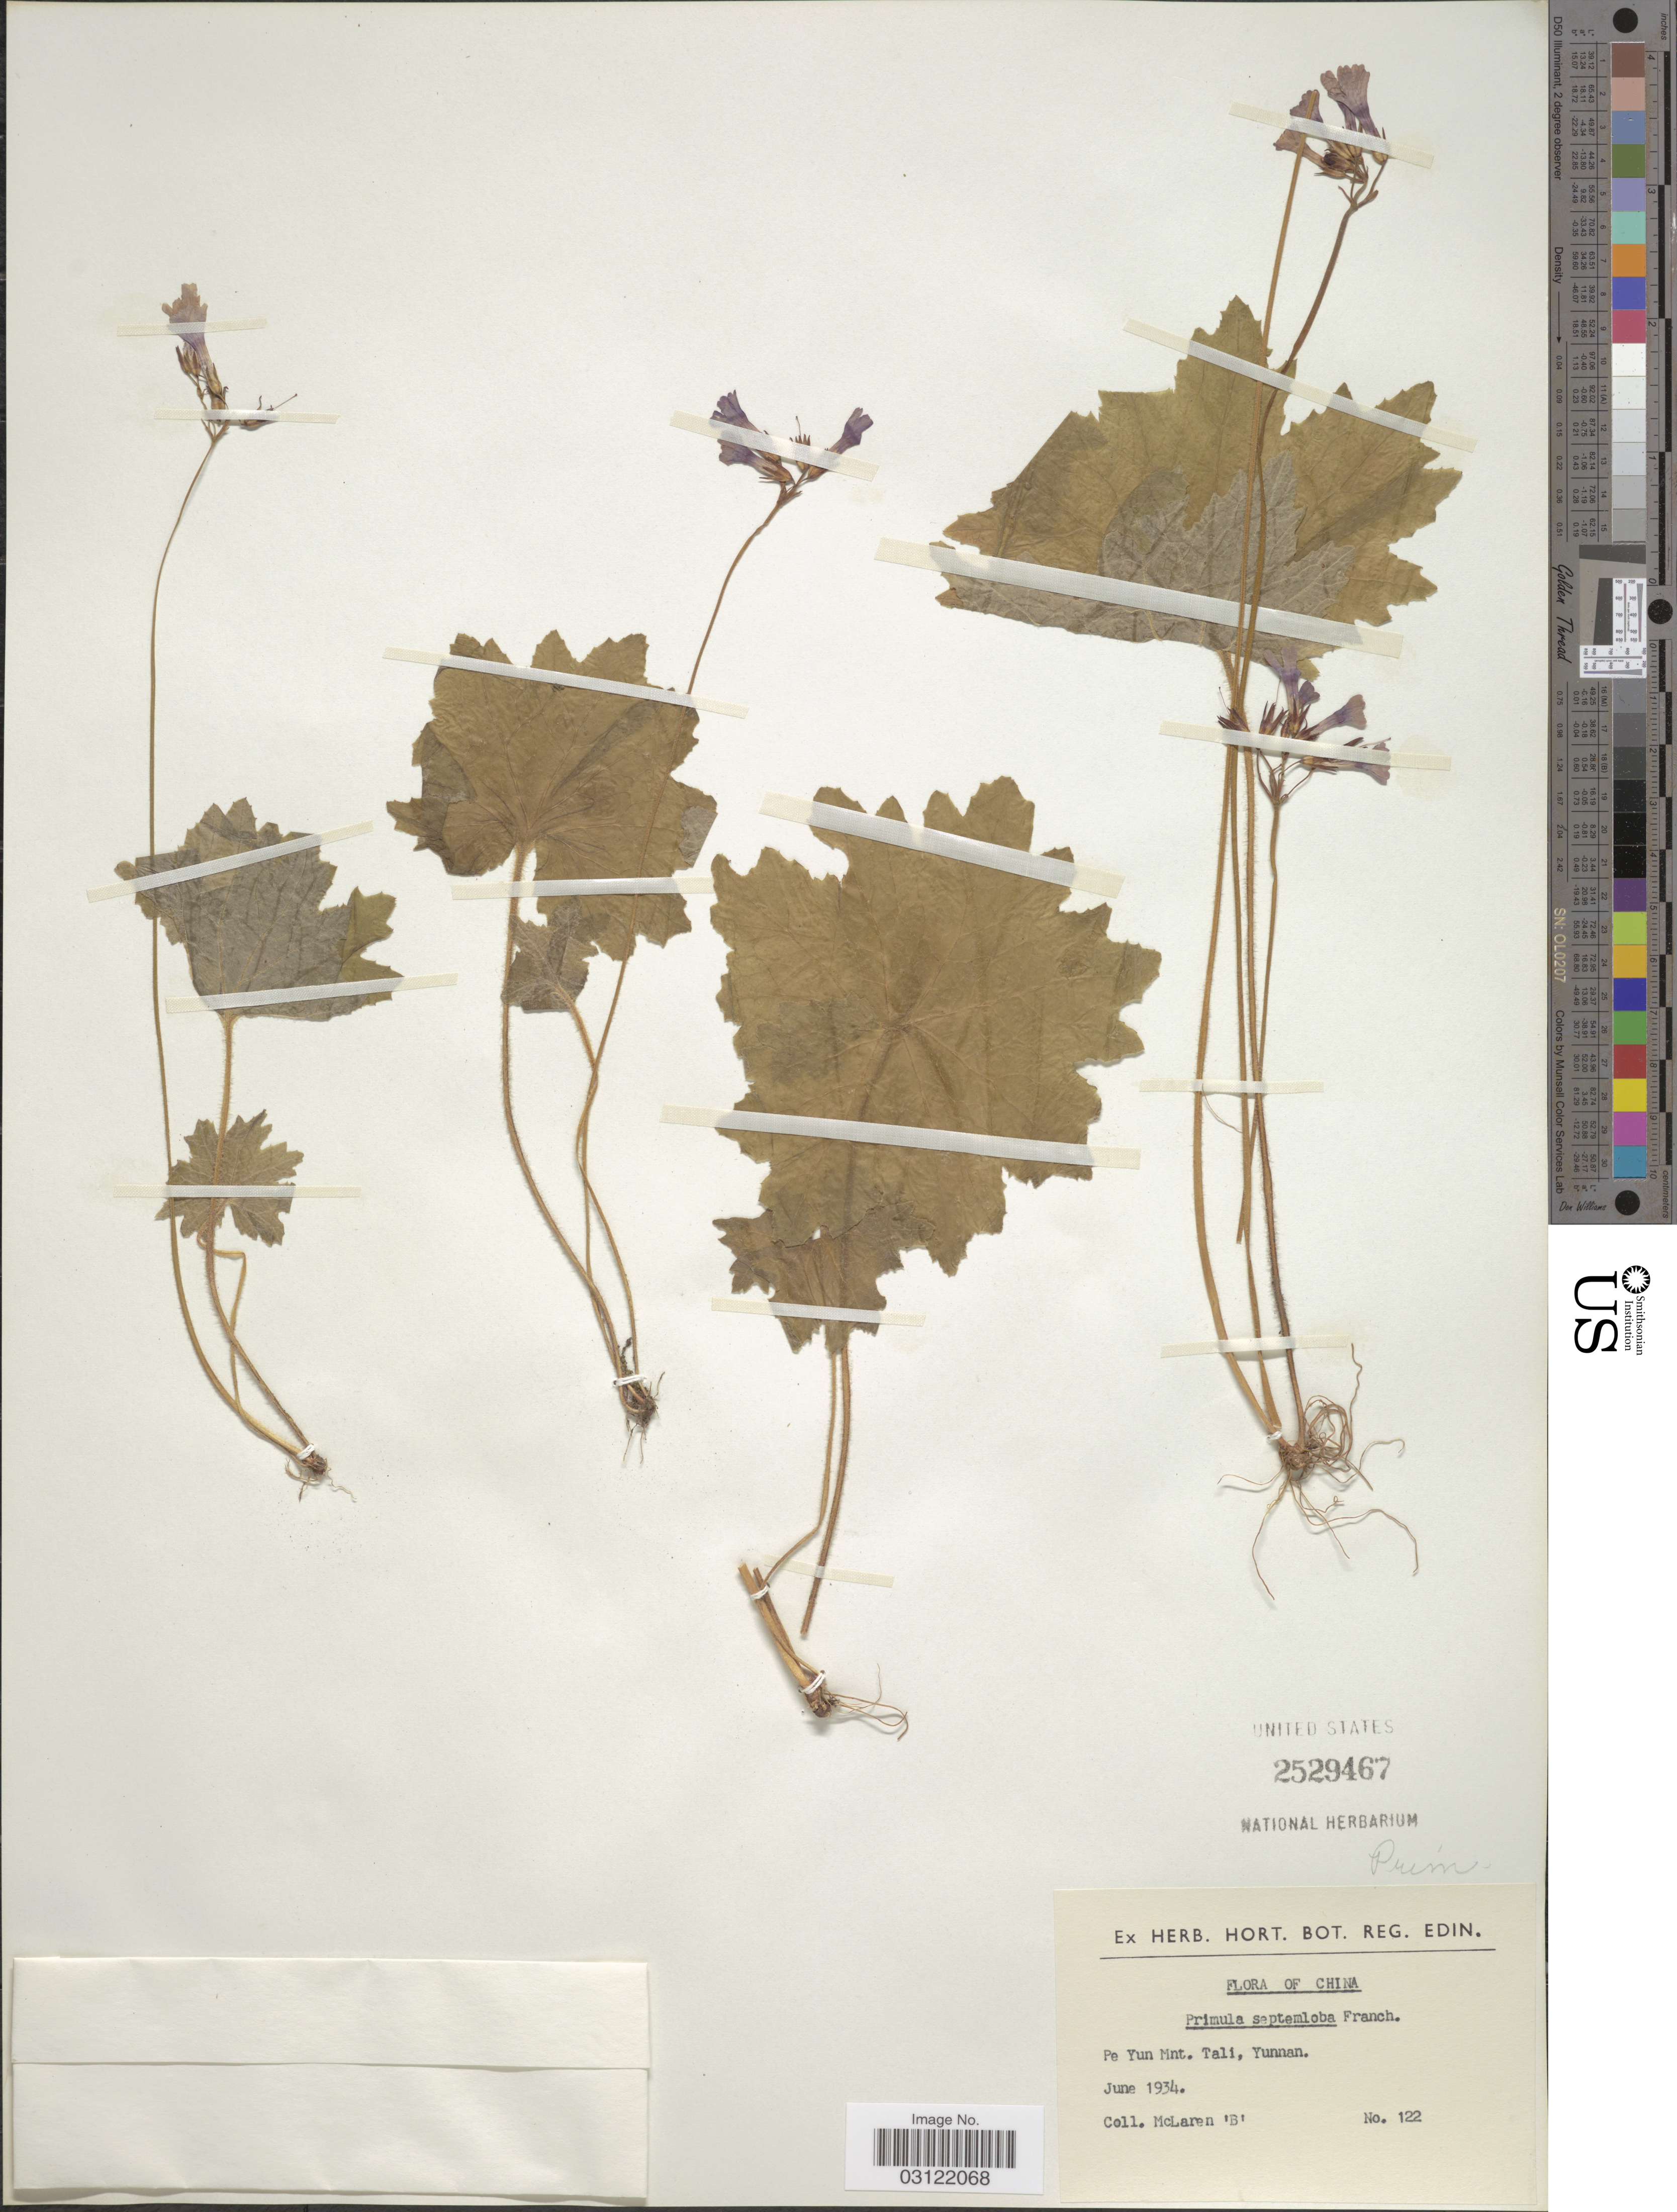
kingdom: Plantae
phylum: Tracheophyta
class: Magnoliopsida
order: Ericales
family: Primulaceae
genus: Primula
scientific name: Primula septemloba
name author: Franch.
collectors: McLaren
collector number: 122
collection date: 1934-06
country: China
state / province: Yunnan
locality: Pe Yun Mnt. Tali.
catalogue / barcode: US 2529467